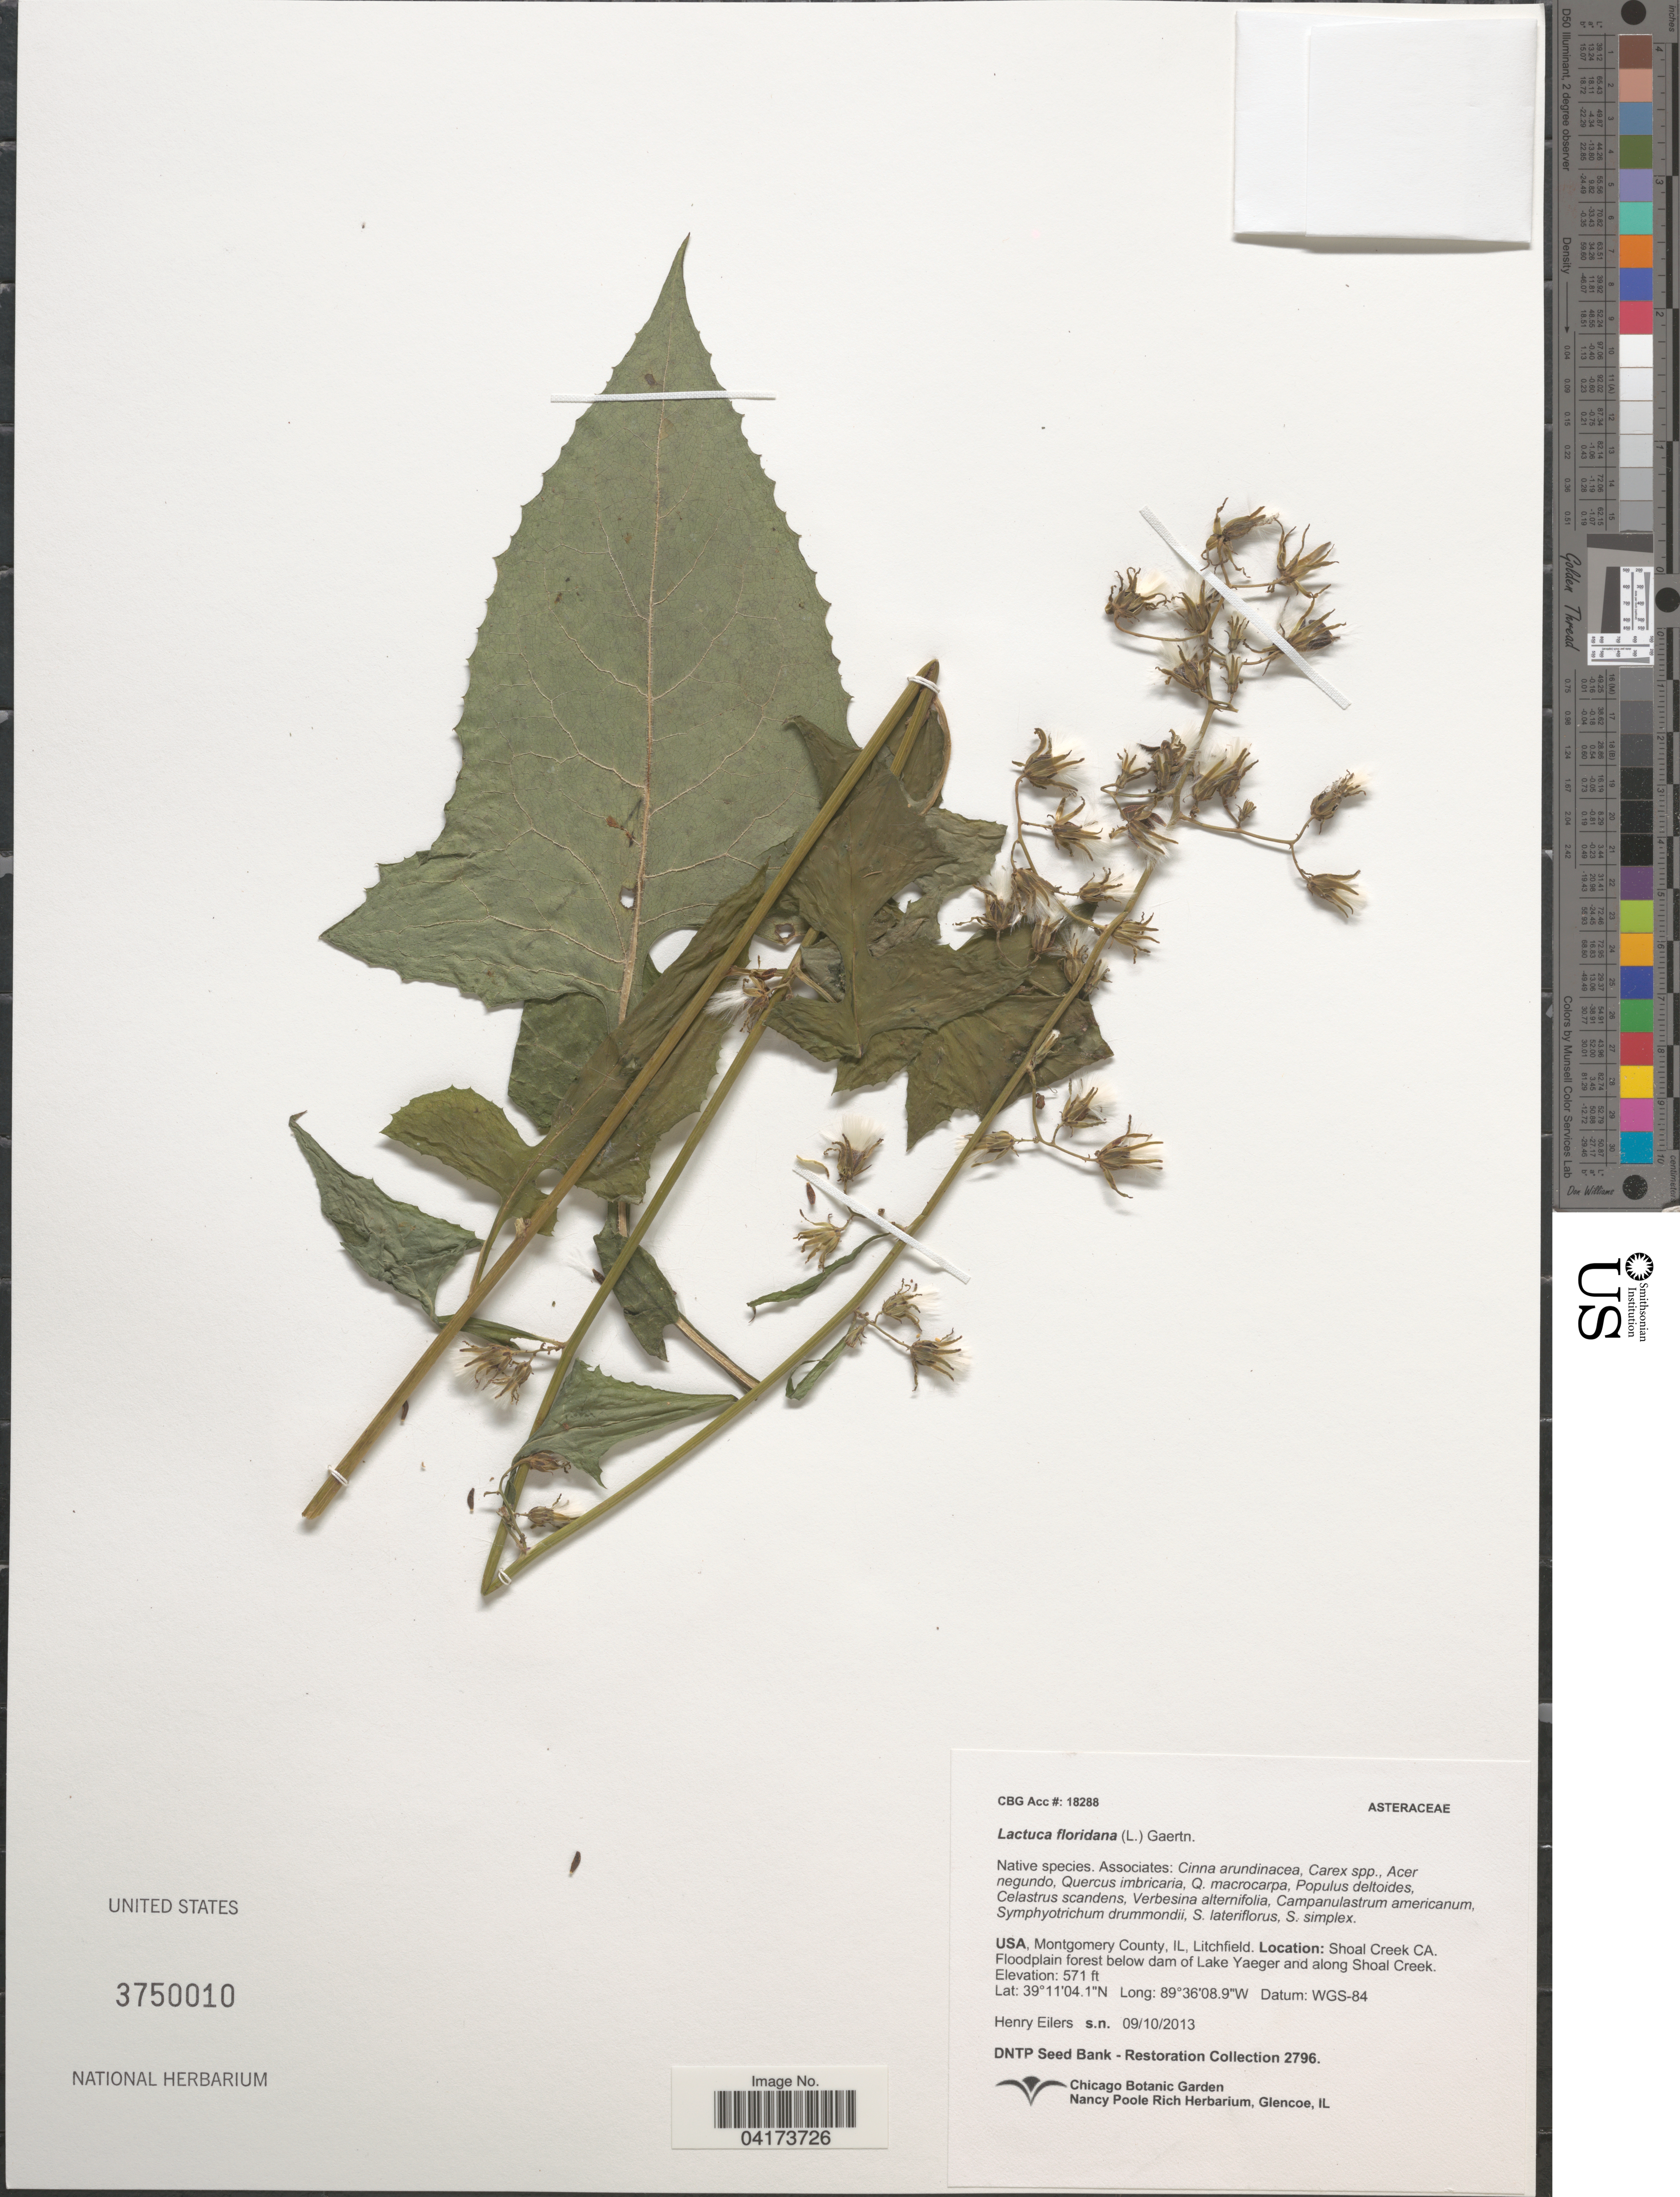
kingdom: Plantae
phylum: Tracheophyta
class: Magnoliopsida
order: Asterales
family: Asteraceae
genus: Lactuca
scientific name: Lactuca floridana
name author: (L.) Gaertn.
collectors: H. Eilers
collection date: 2013-09-10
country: United States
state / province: Illinois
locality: Montgomery County, Litchfield. Shoal Creek CA. Floodplain forest below dam of Lake Yaeger and along Shoal Creek.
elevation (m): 174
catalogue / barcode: US 3750010